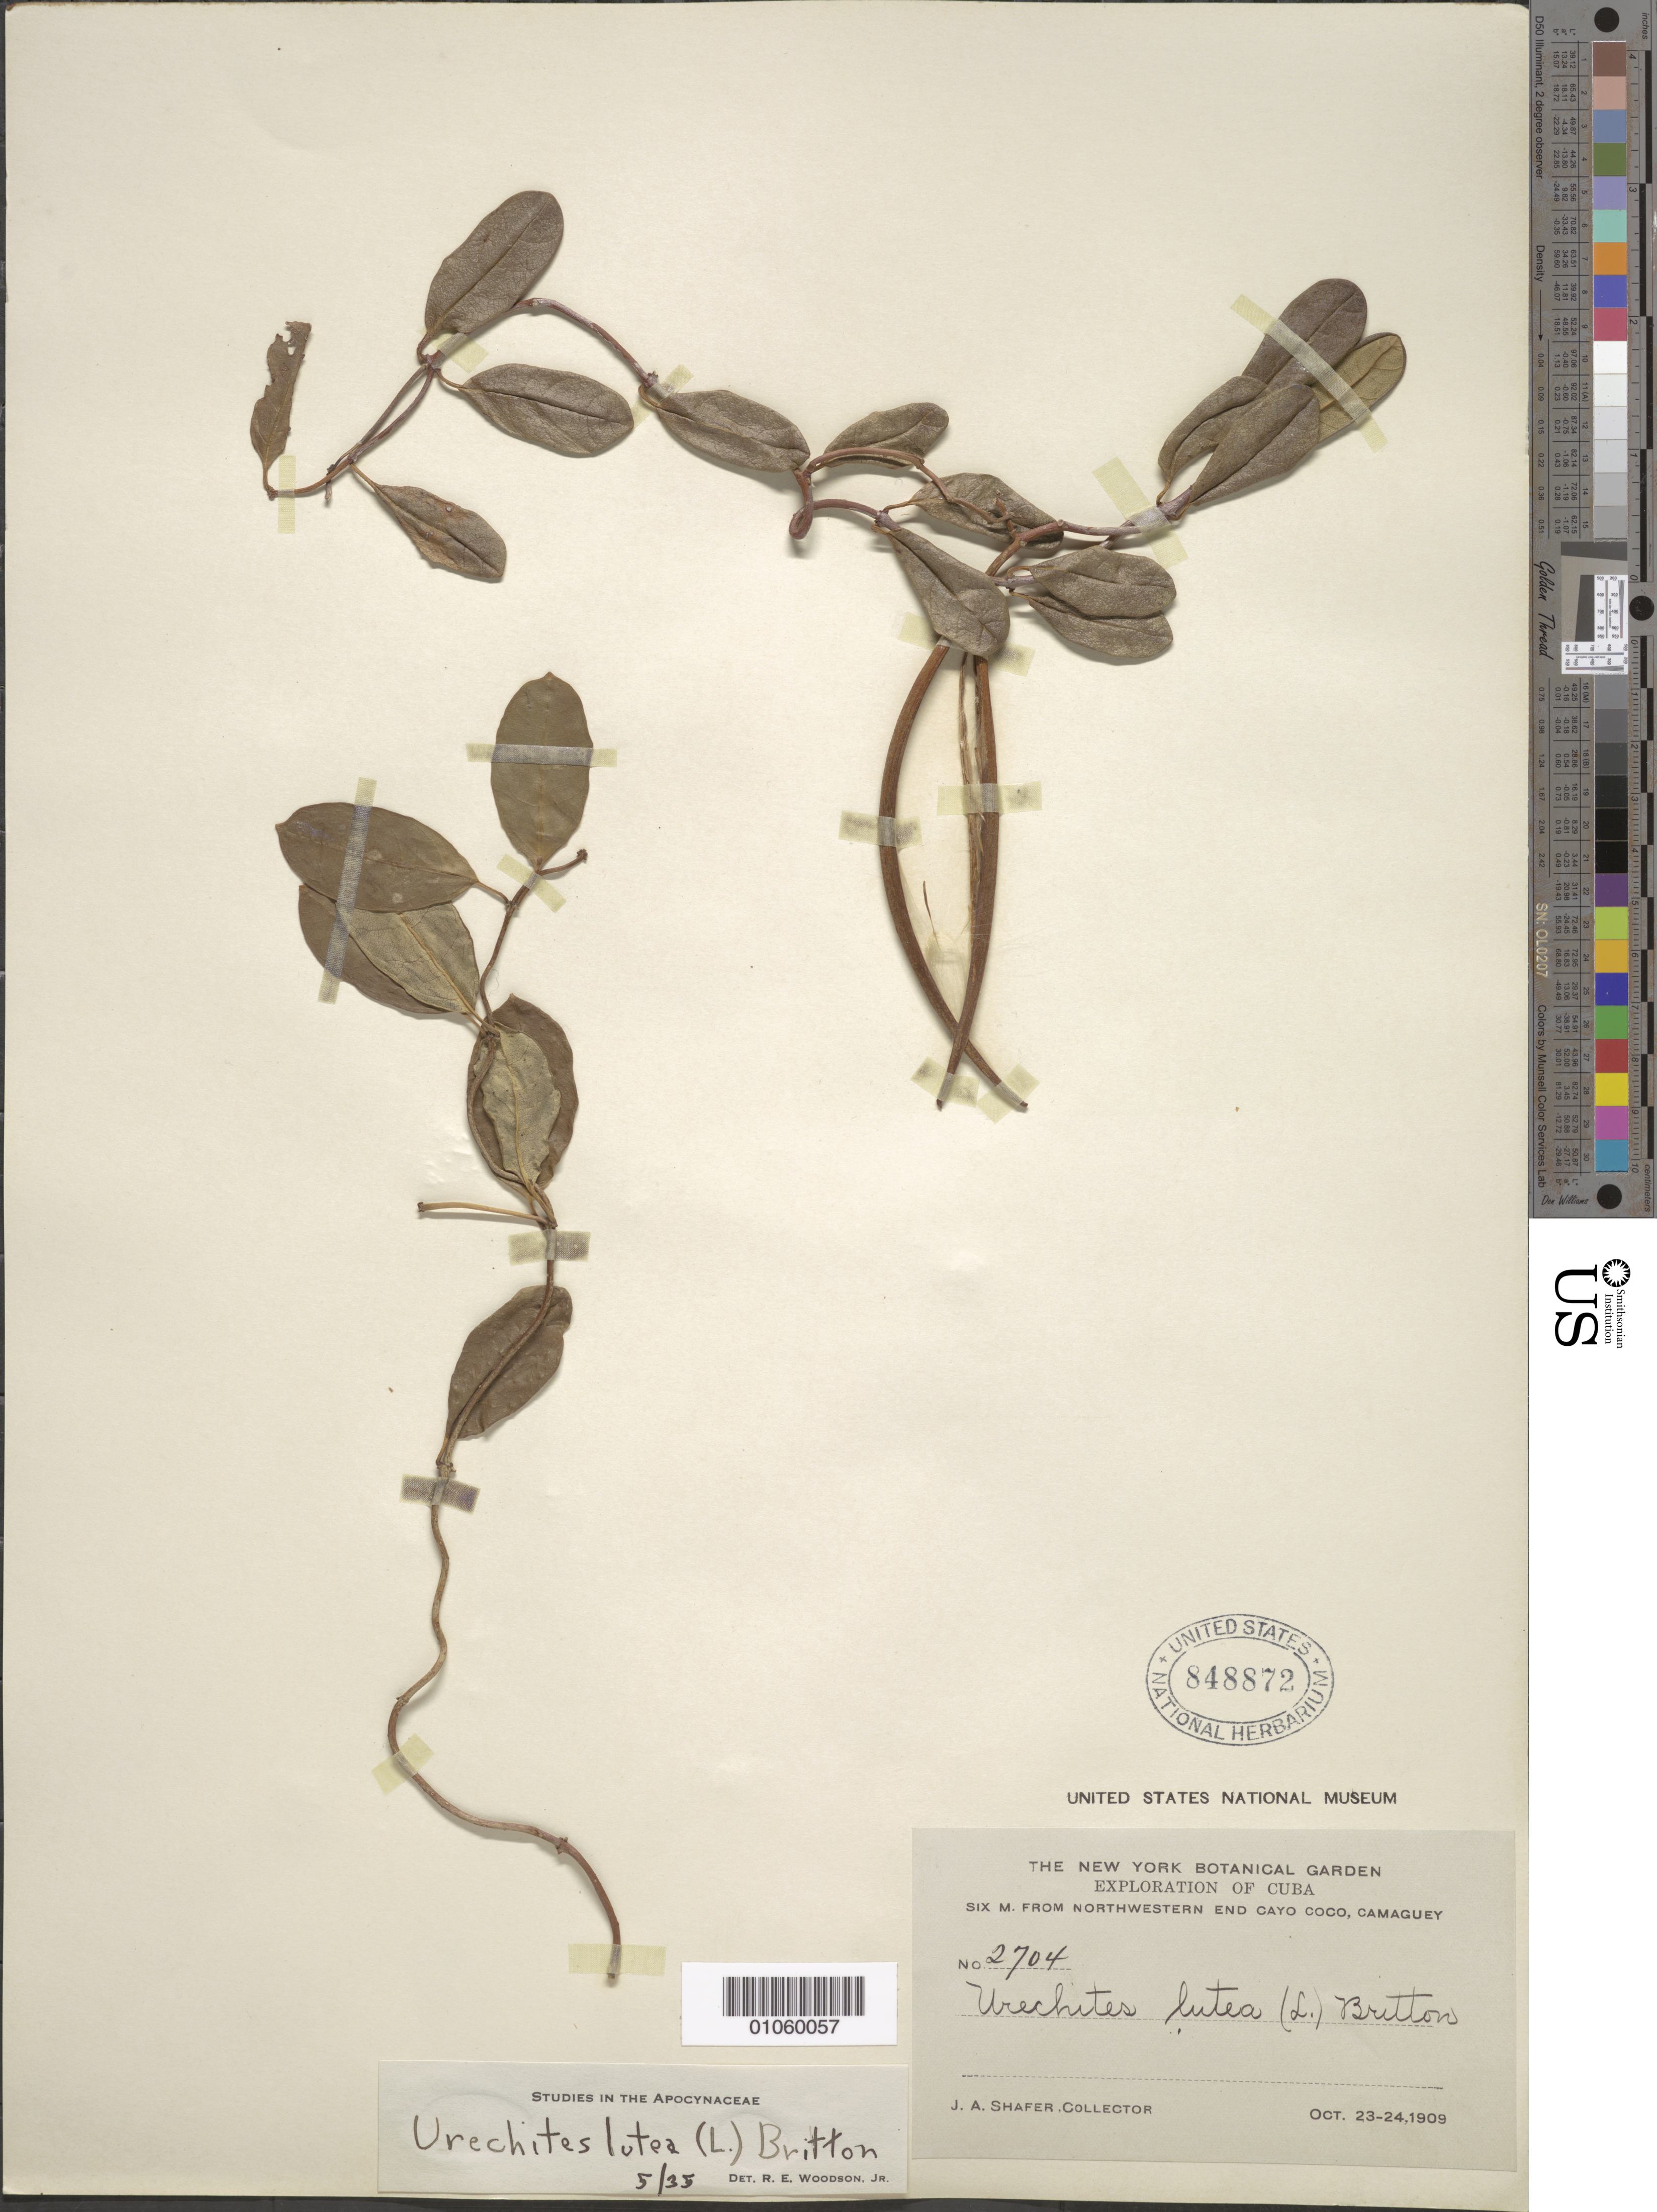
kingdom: Plantae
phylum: Tracheophyta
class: Magnoliopsida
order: Gentianales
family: Apocynaceae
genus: Urechites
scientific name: Urechites lutea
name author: (L.) Britton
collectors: J. A. Shafer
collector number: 2704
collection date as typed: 23 Oct 1909 to 24 Oct 1909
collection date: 1909-10-23/1909-10-24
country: Cuba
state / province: Camagüey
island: Cuba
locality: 6 m from northwestern end Cayo Coco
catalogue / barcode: US 848872